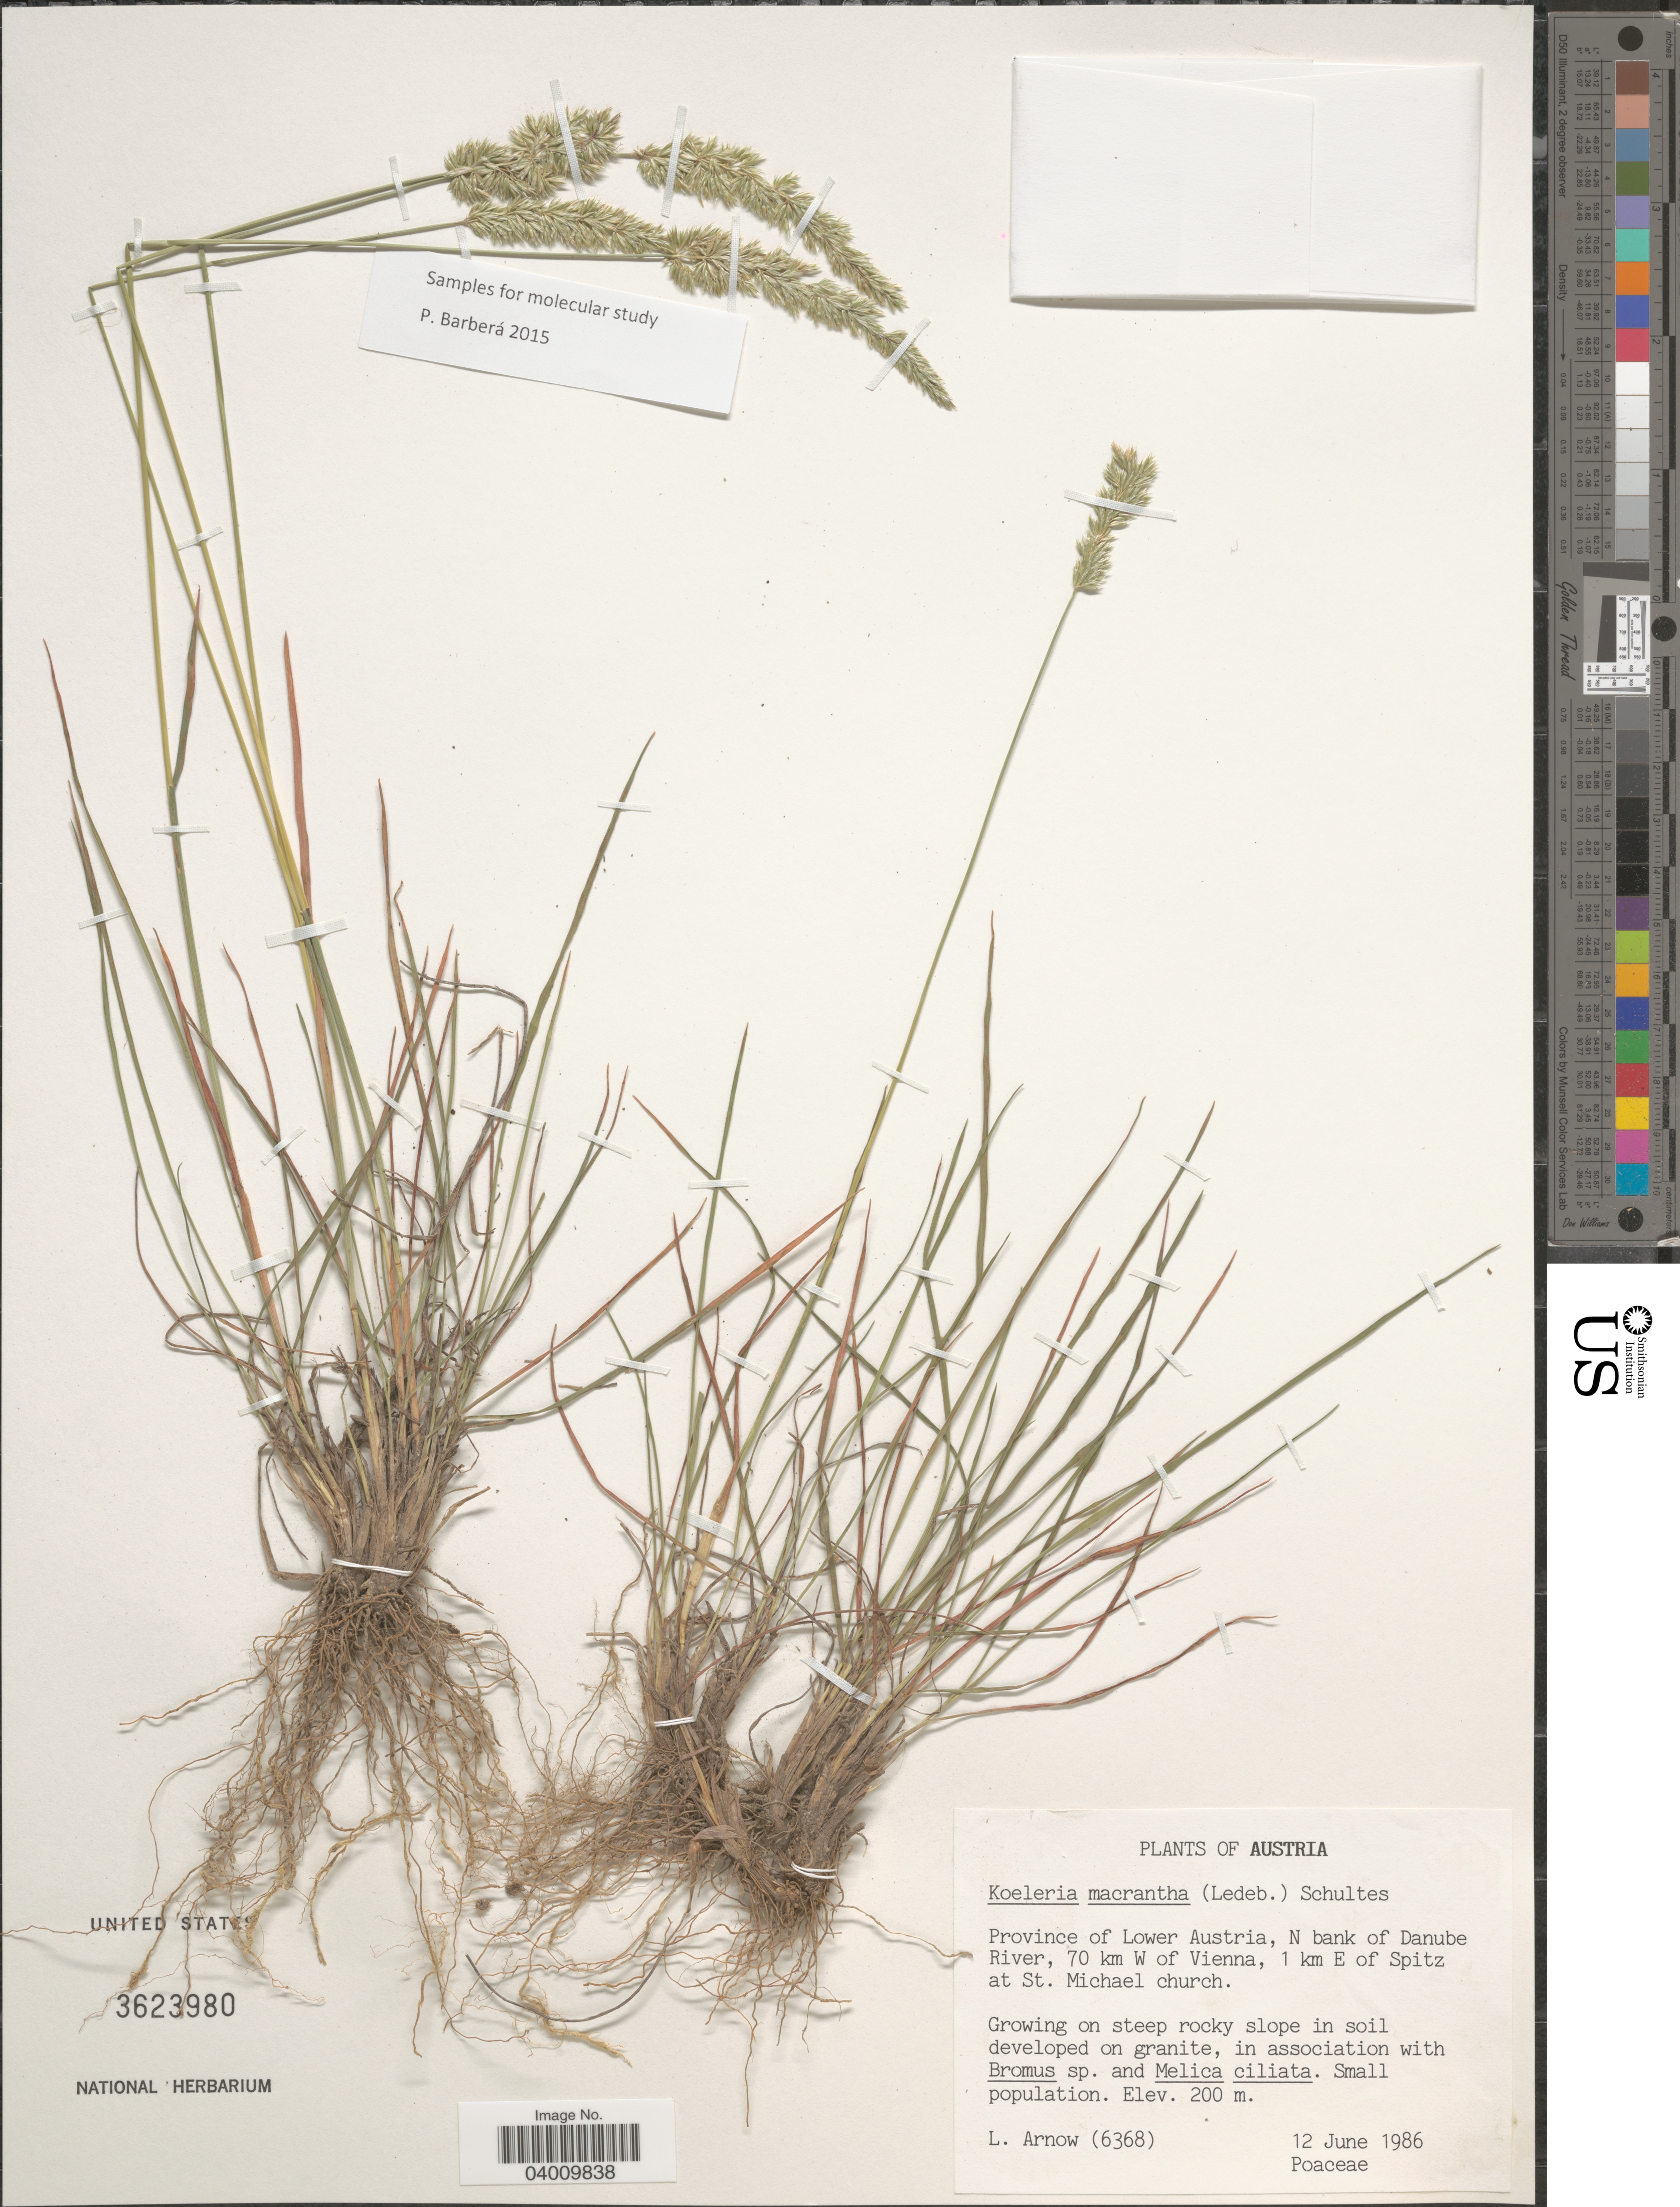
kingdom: Plantae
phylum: Tracheophyta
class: Liliopsida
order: Poales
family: Poaceae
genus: Koeleria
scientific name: Koeleria macrantha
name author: (Ledeb.) Schult.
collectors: L. Arnow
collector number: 6368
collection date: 1986-06-12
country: Austria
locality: Province of Lower Austria, N bank of Danube River, 70 km W of Vienna, 1 km E of Spitz at St. Michael church.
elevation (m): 200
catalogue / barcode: US 3623980